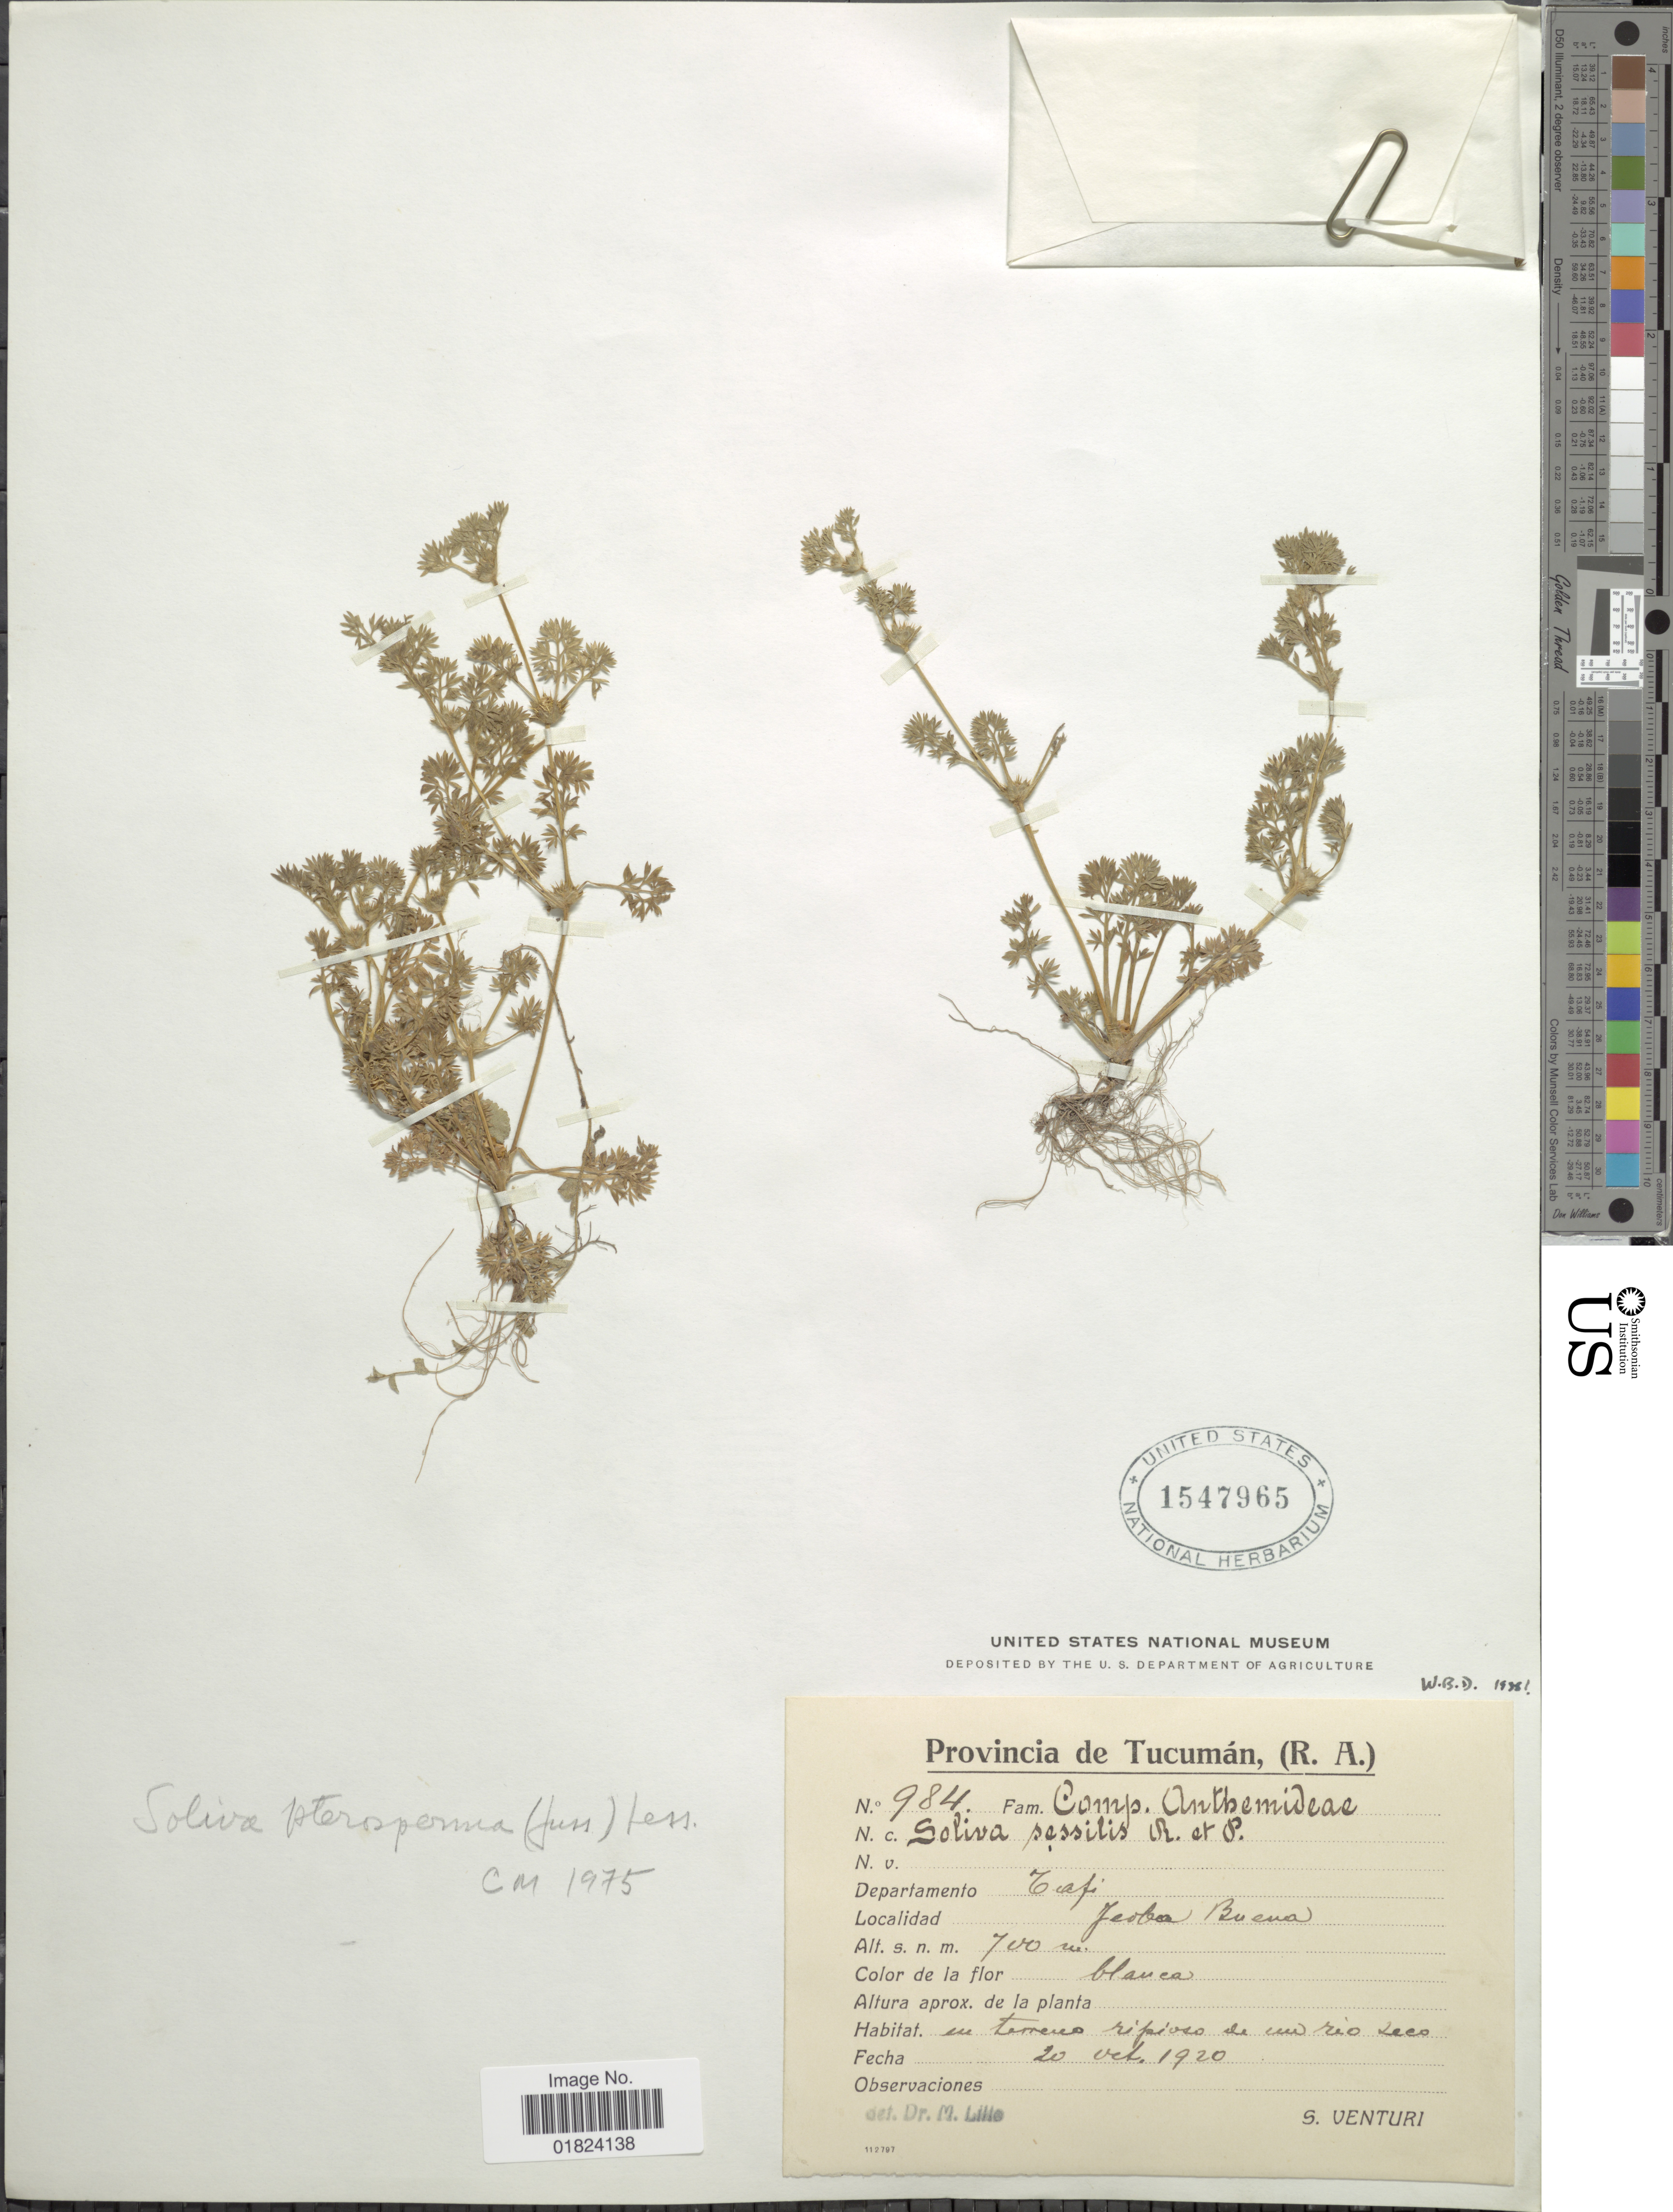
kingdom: Plantae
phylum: Tracheophyta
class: Magnoliopsida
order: Asterales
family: Asteraceae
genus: Soliva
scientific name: Soliva pterosperma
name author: (Juss.) Less.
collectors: S. Venturi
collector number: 984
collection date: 1920-10-20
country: Argentina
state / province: Tucuman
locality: Departamento Tafi, Yerba Buena.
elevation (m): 700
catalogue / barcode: US 1547965